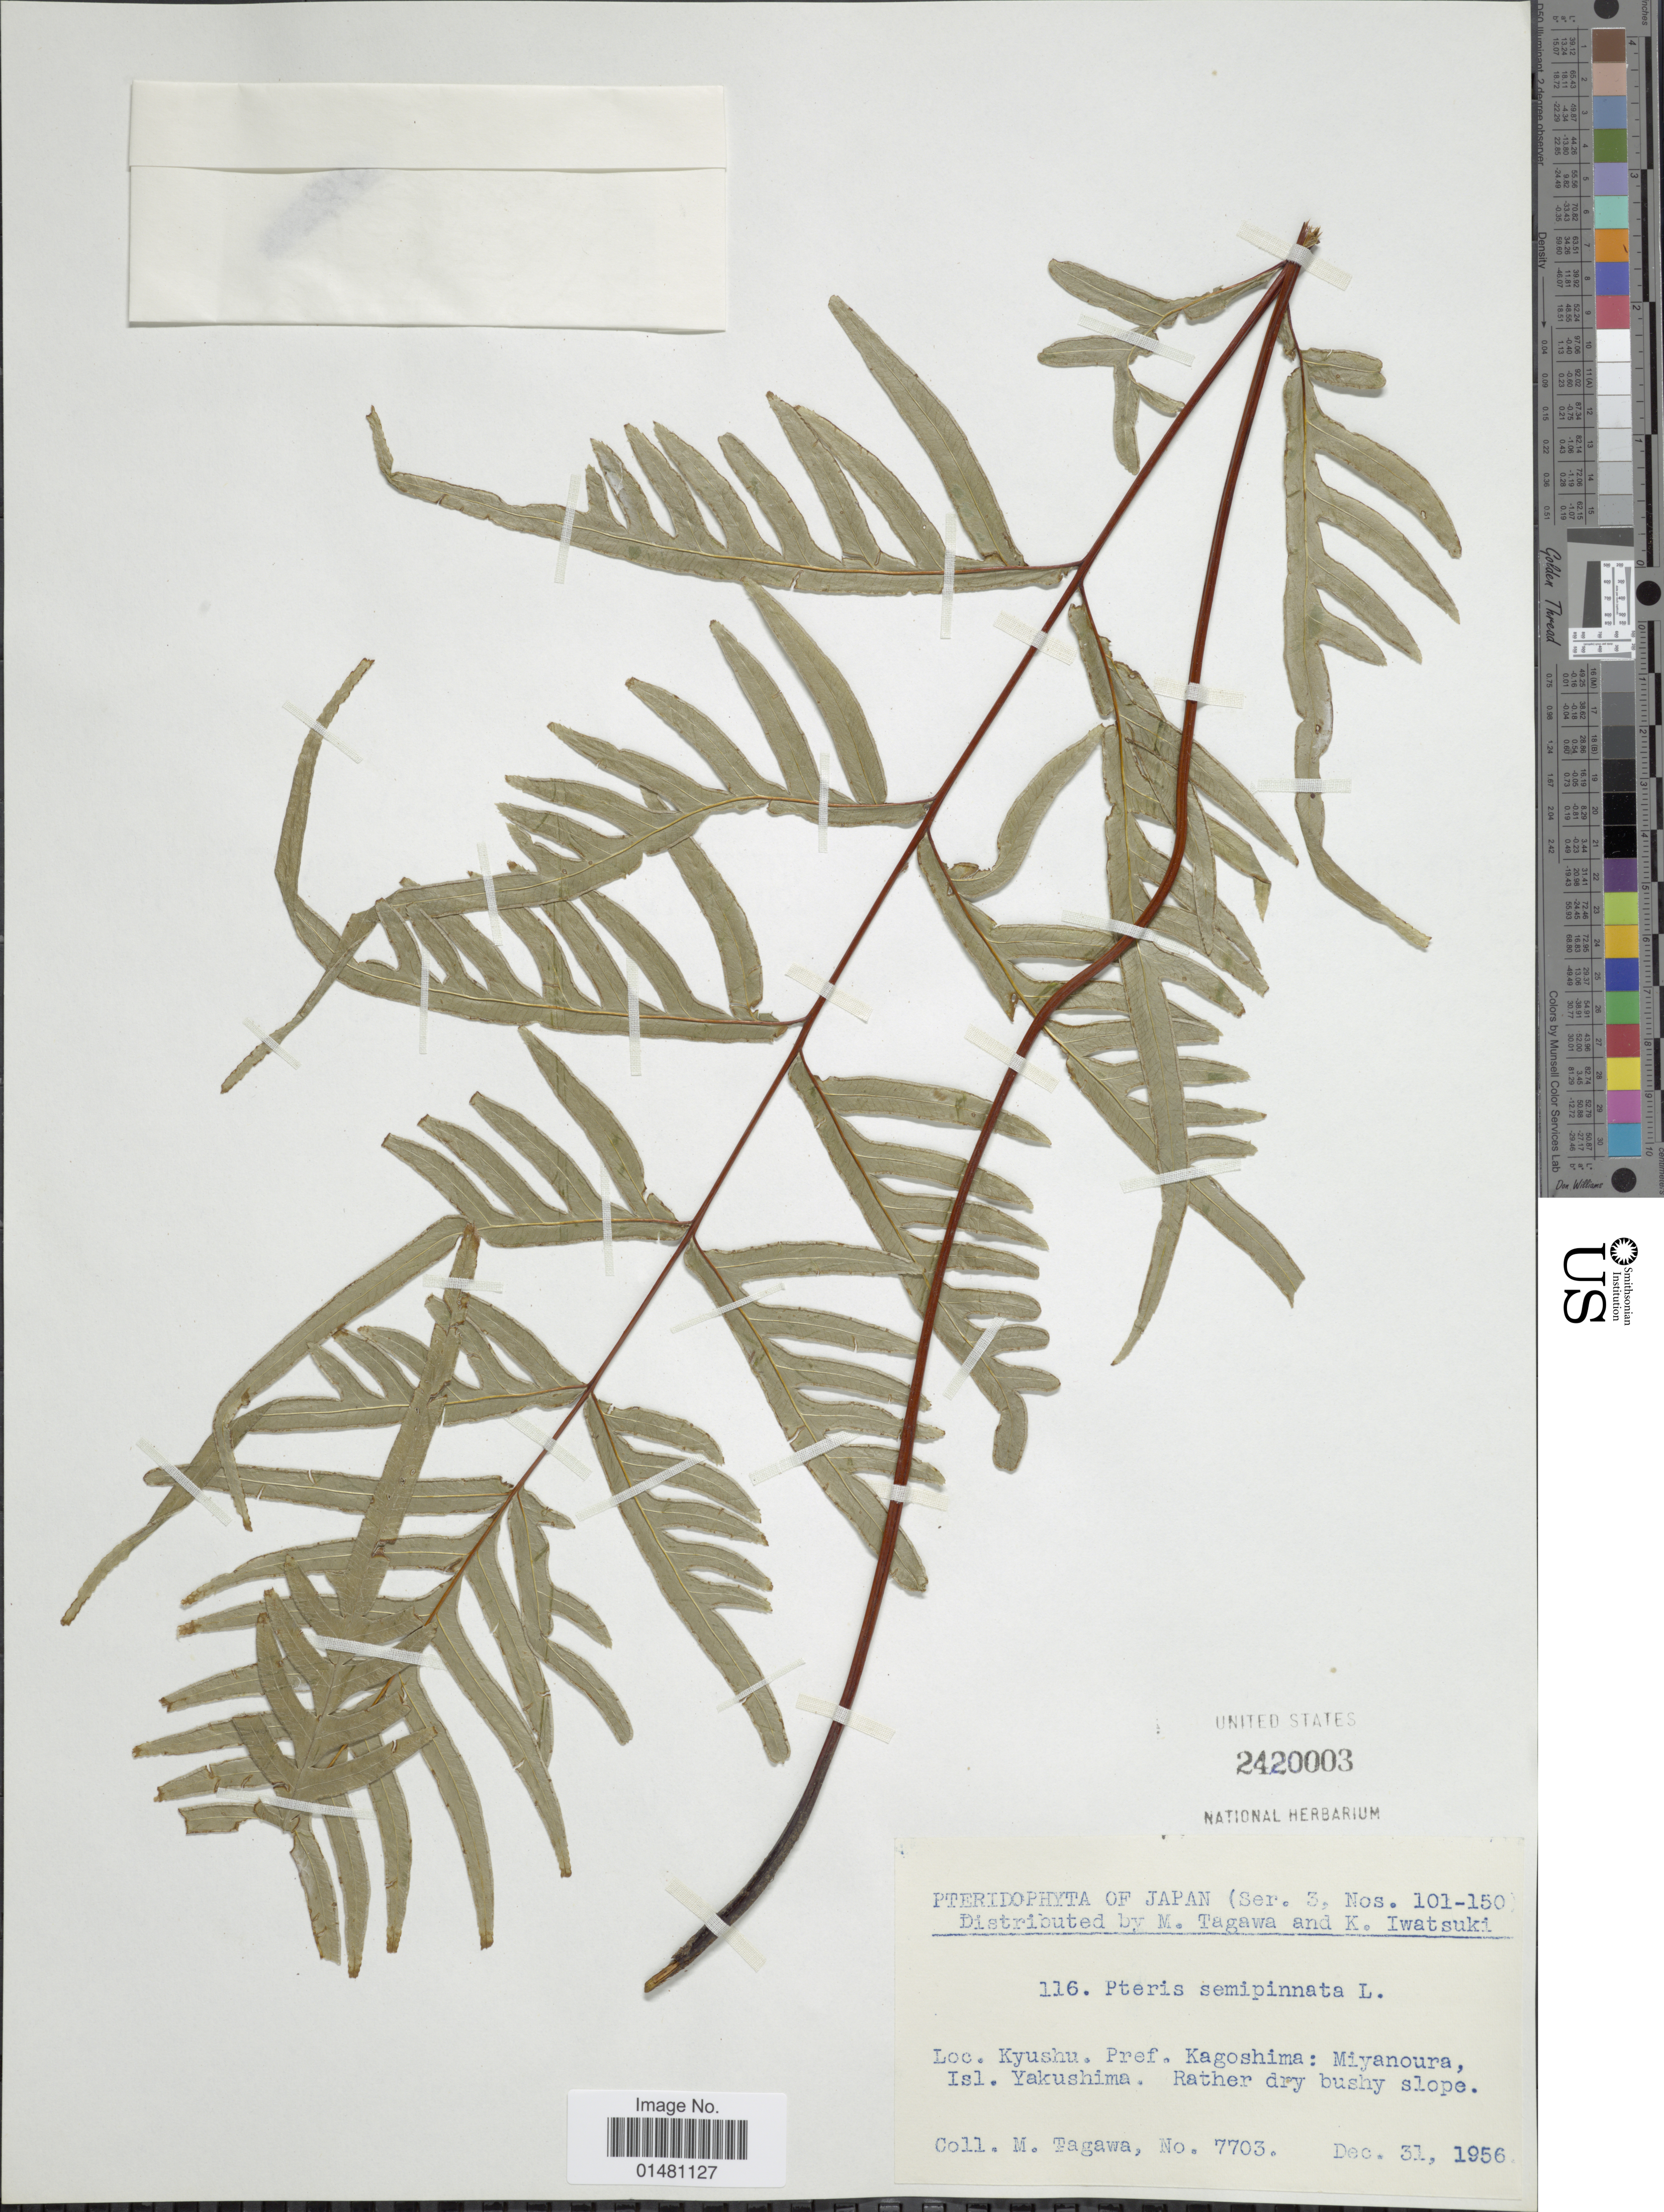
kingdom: Plantae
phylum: Tracheophyta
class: Polypodiopsida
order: Polypodiales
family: Pteridaceae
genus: Pteris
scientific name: Pteris semipinnata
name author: L.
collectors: M. Tagawa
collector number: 7703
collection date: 1956-12-31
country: Japan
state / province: Kagosima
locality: Kyushu Pref Kagoshima: Miyanoura, Isl. Yakushima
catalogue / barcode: US 2420003